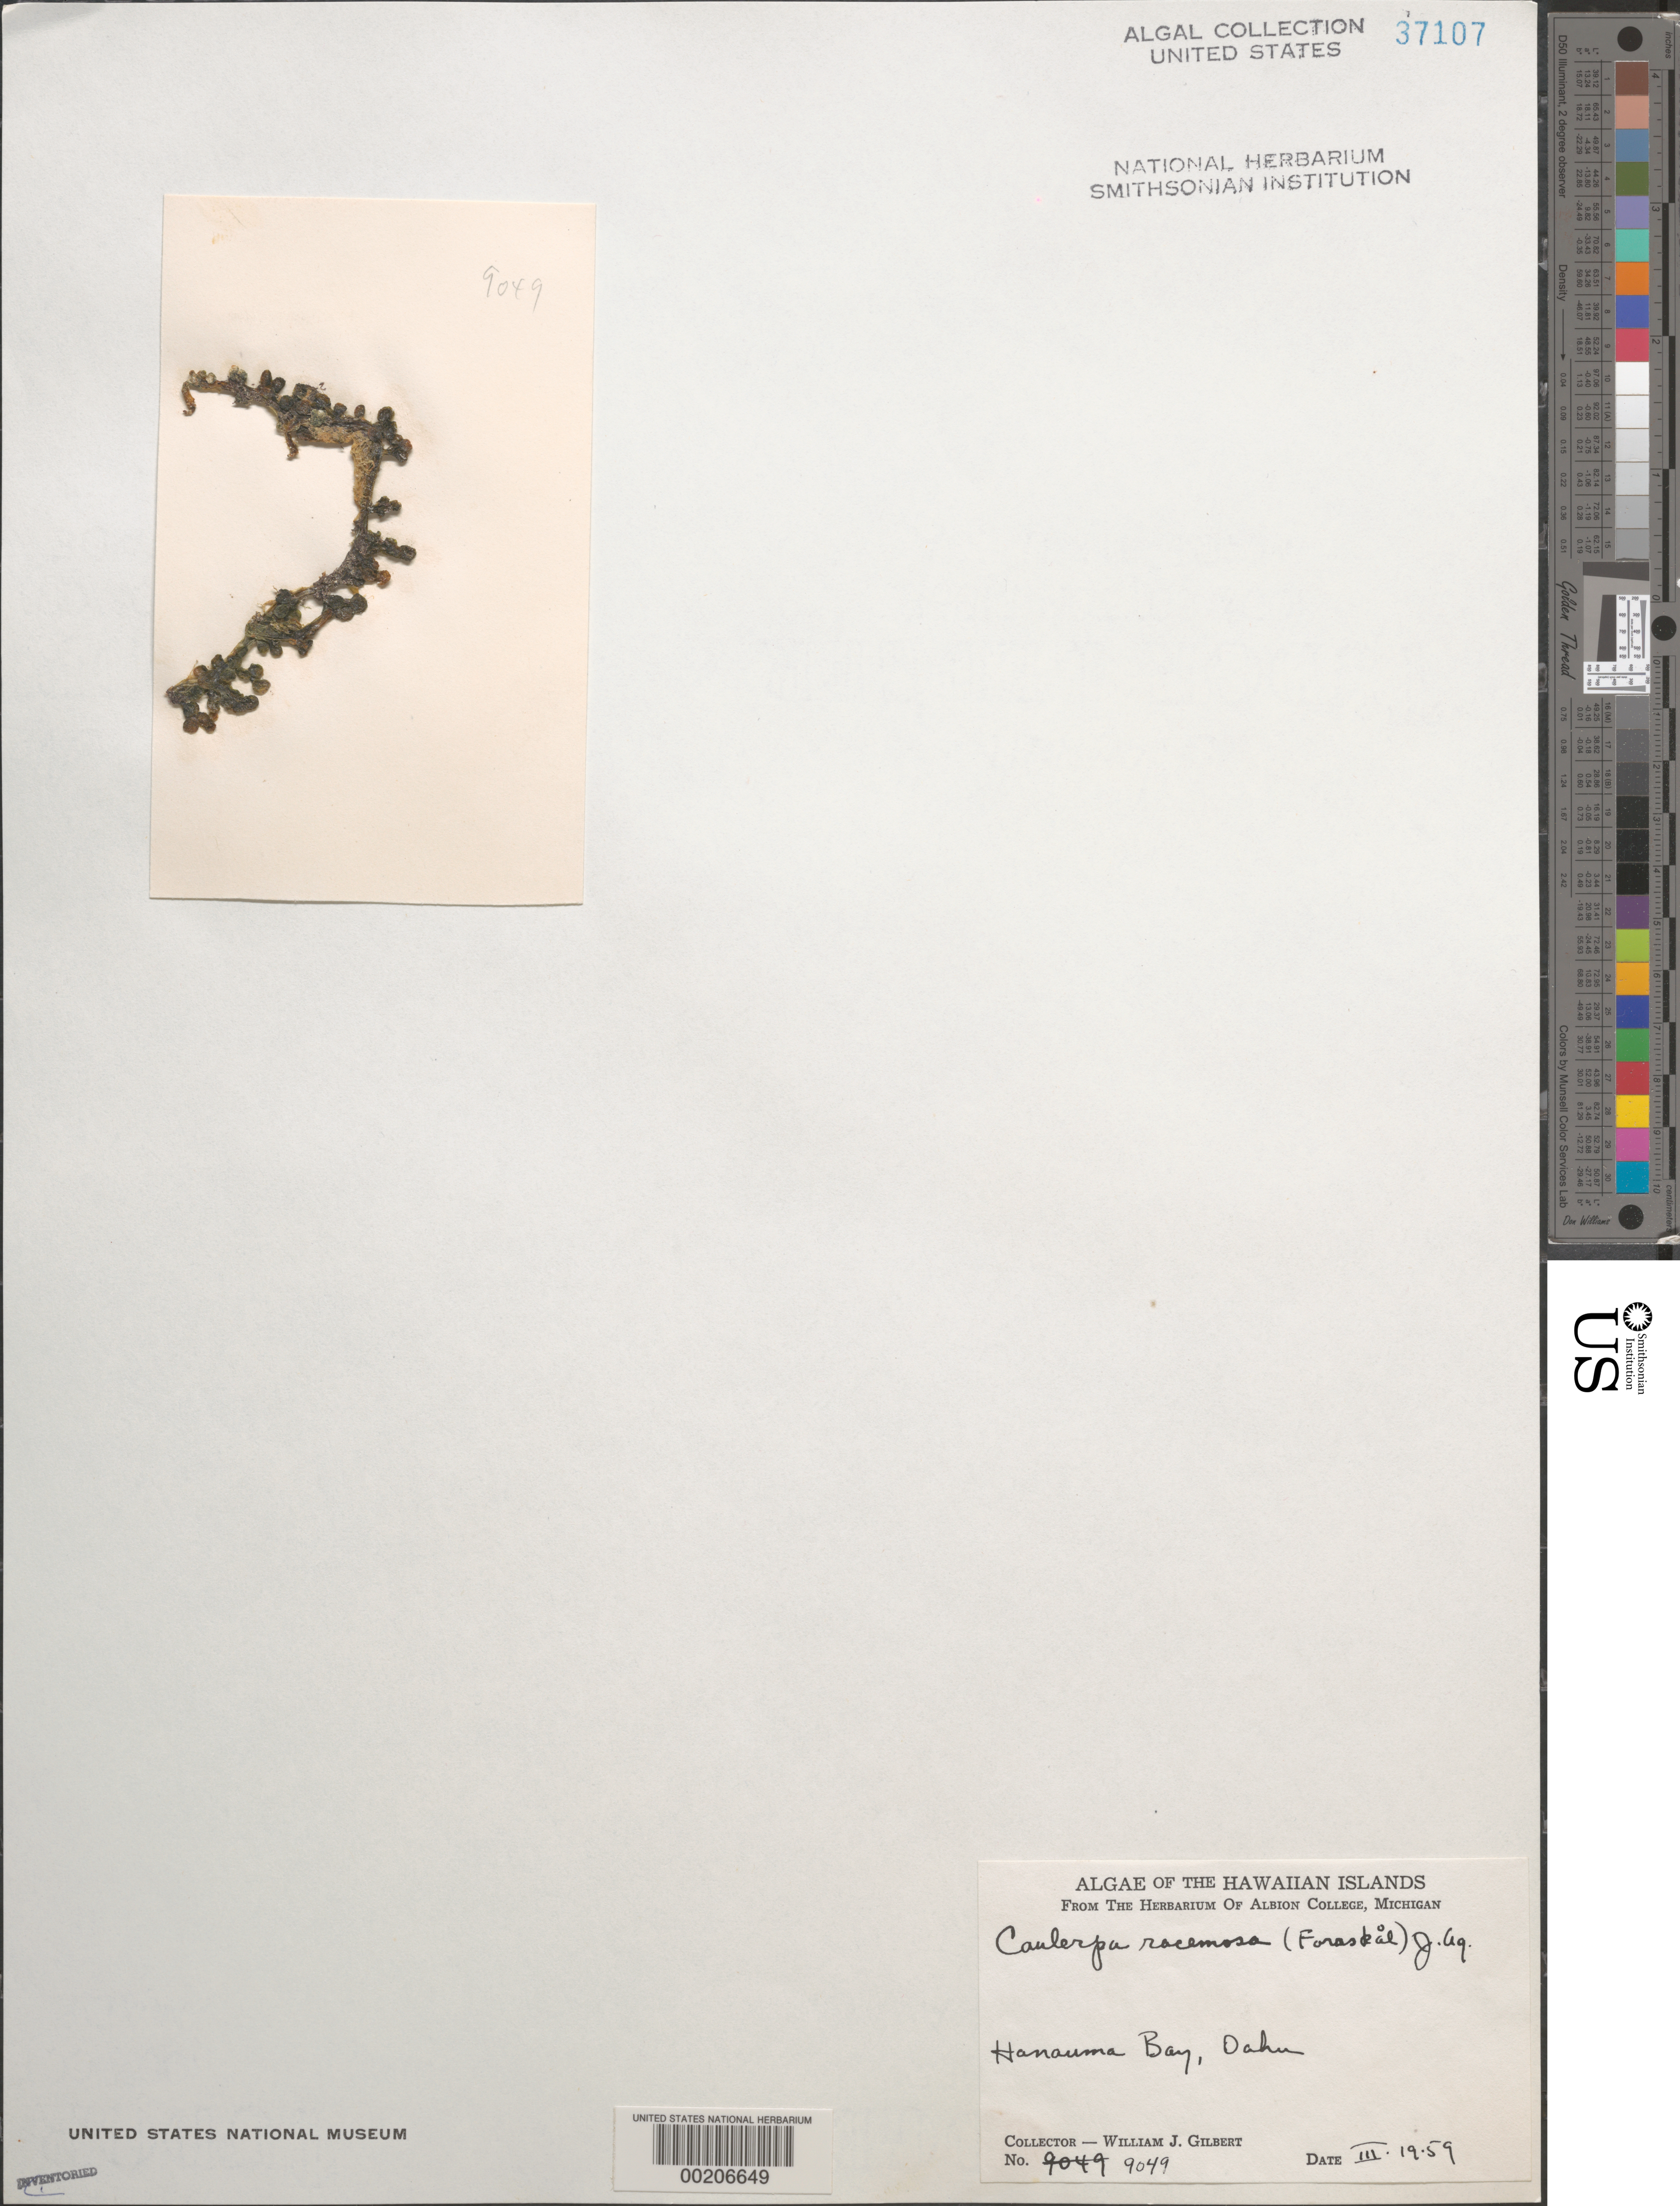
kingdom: Plantae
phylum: Chlorophyta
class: Ulvophyceae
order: Bryopsidales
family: Caulerpaceae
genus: Caulerpa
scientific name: Caulerpa racemosa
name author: (Forssk.) J. Agardh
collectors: W. J. Gilbert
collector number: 9049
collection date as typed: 19 Mar 1959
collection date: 1959-03-19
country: United States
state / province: Hawaii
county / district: Honolulu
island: Oahu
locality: Hanauma Bay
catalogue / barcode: US 37107